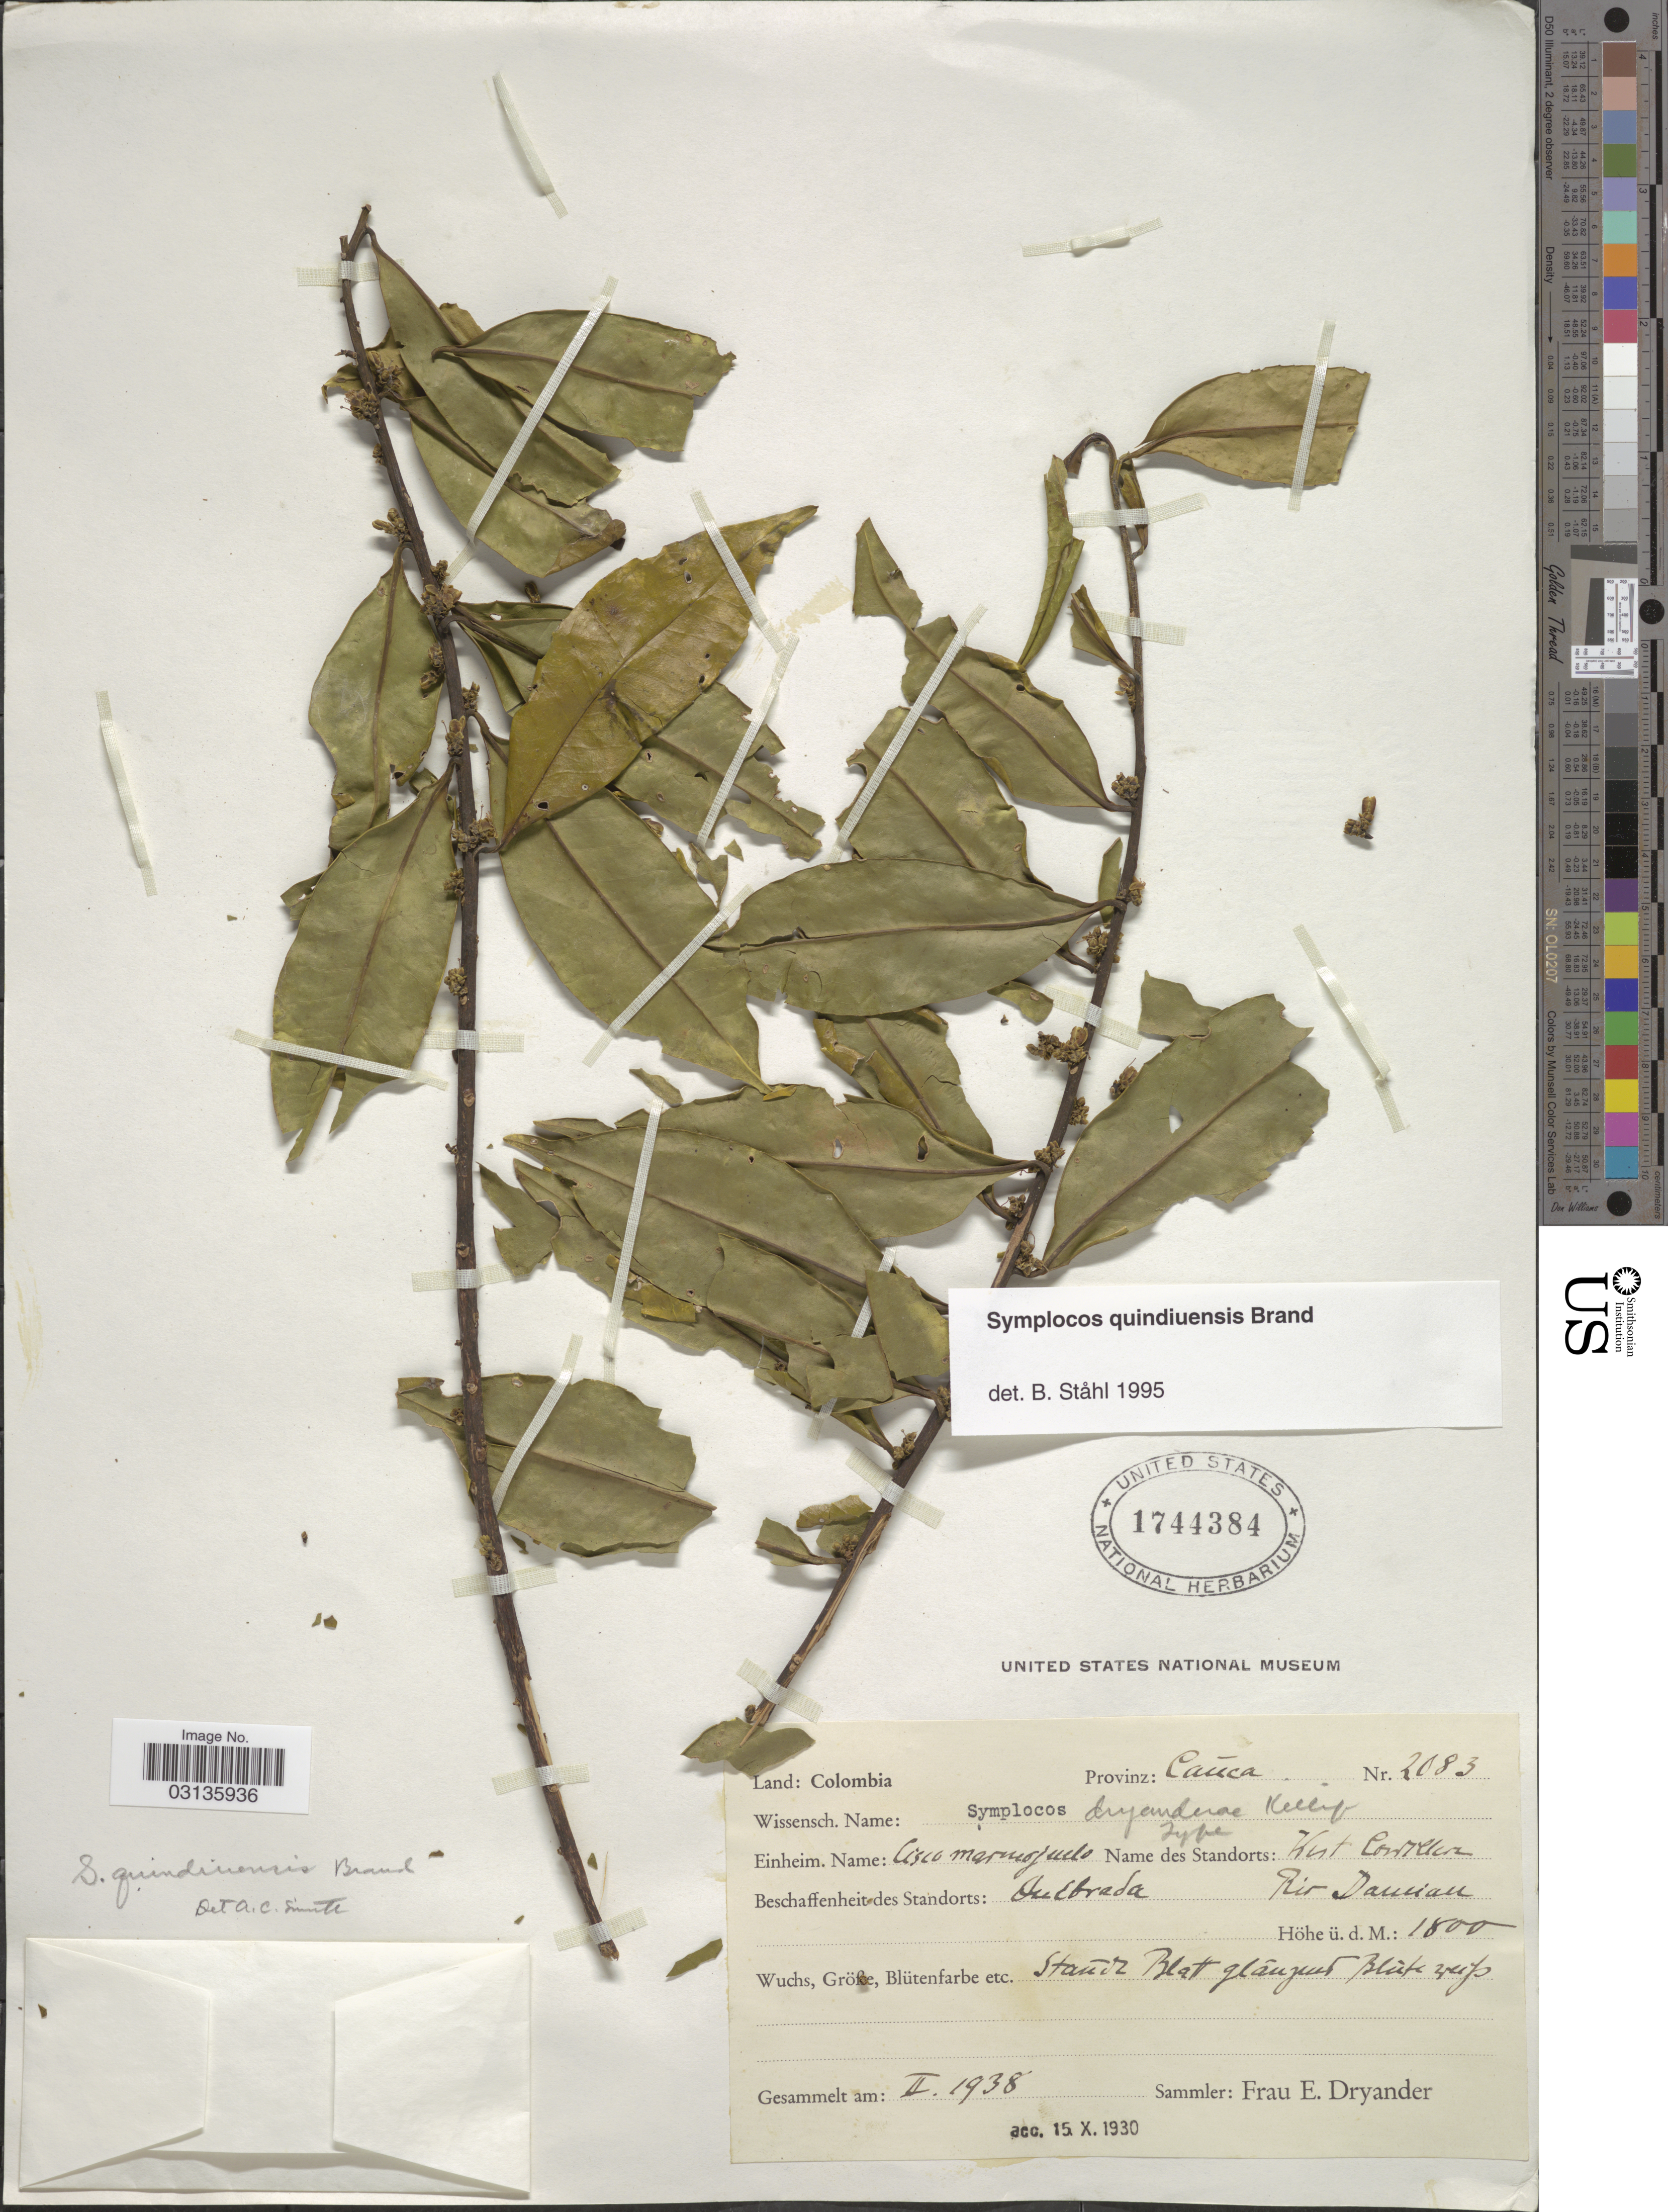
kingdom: Plantae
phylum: Tracheophyta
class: Magnoliopsida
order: Ericales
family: Symplocaceae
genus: Symplocos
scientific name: Symplocos quindiuensis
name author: Brand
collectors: F. Dryander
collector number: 2083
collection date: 1938-02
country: Colombia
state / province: Cauca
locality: Provinz: Caūca. West Cordillera. Quebrada. Rio Damian.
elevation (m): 1800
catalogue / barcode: US 1744384